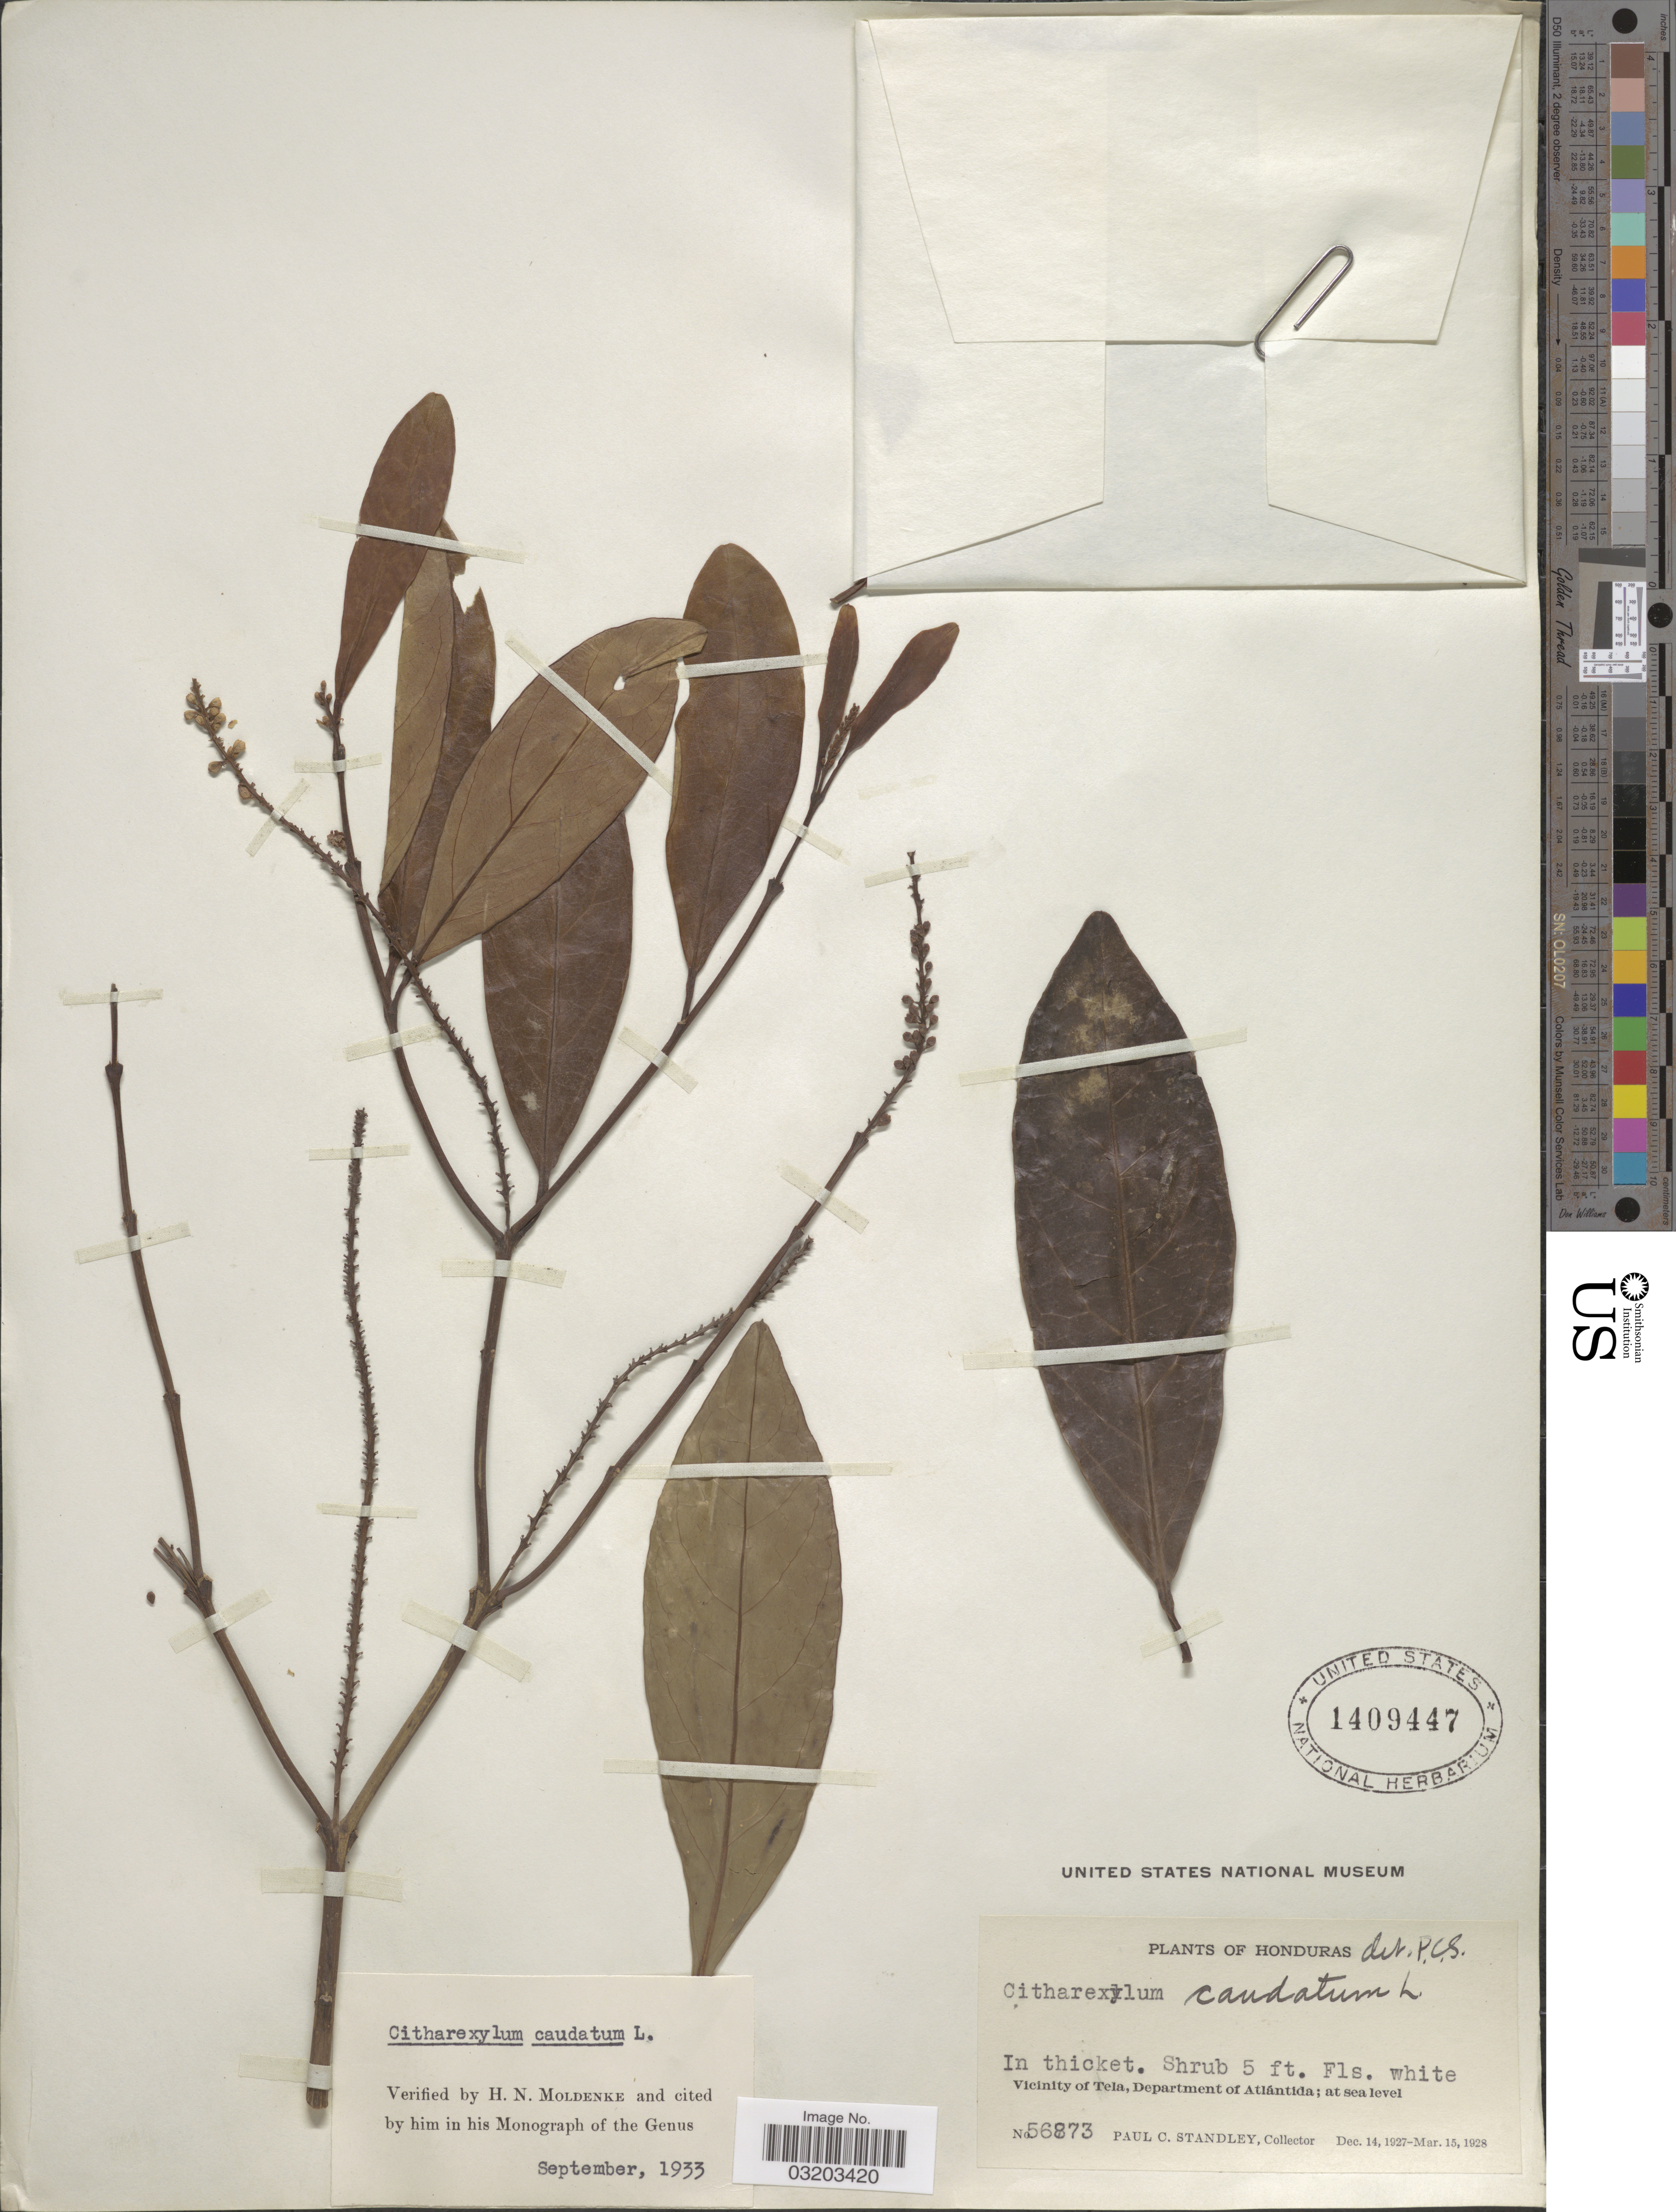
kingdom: Plantae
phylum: Tracheophyta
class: Magnoliopsida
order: Lamiales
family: Verbenaceae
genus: Citharexylum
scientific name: Citharexylum caudatum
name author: L.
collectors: P. C. Standley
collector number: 56873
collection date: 1927-12-14/1928-03-15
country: Honduras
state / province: Atlántida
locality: In thicket. Vicinity of Tela, Department of Atlántida.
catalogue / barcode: US 1409447